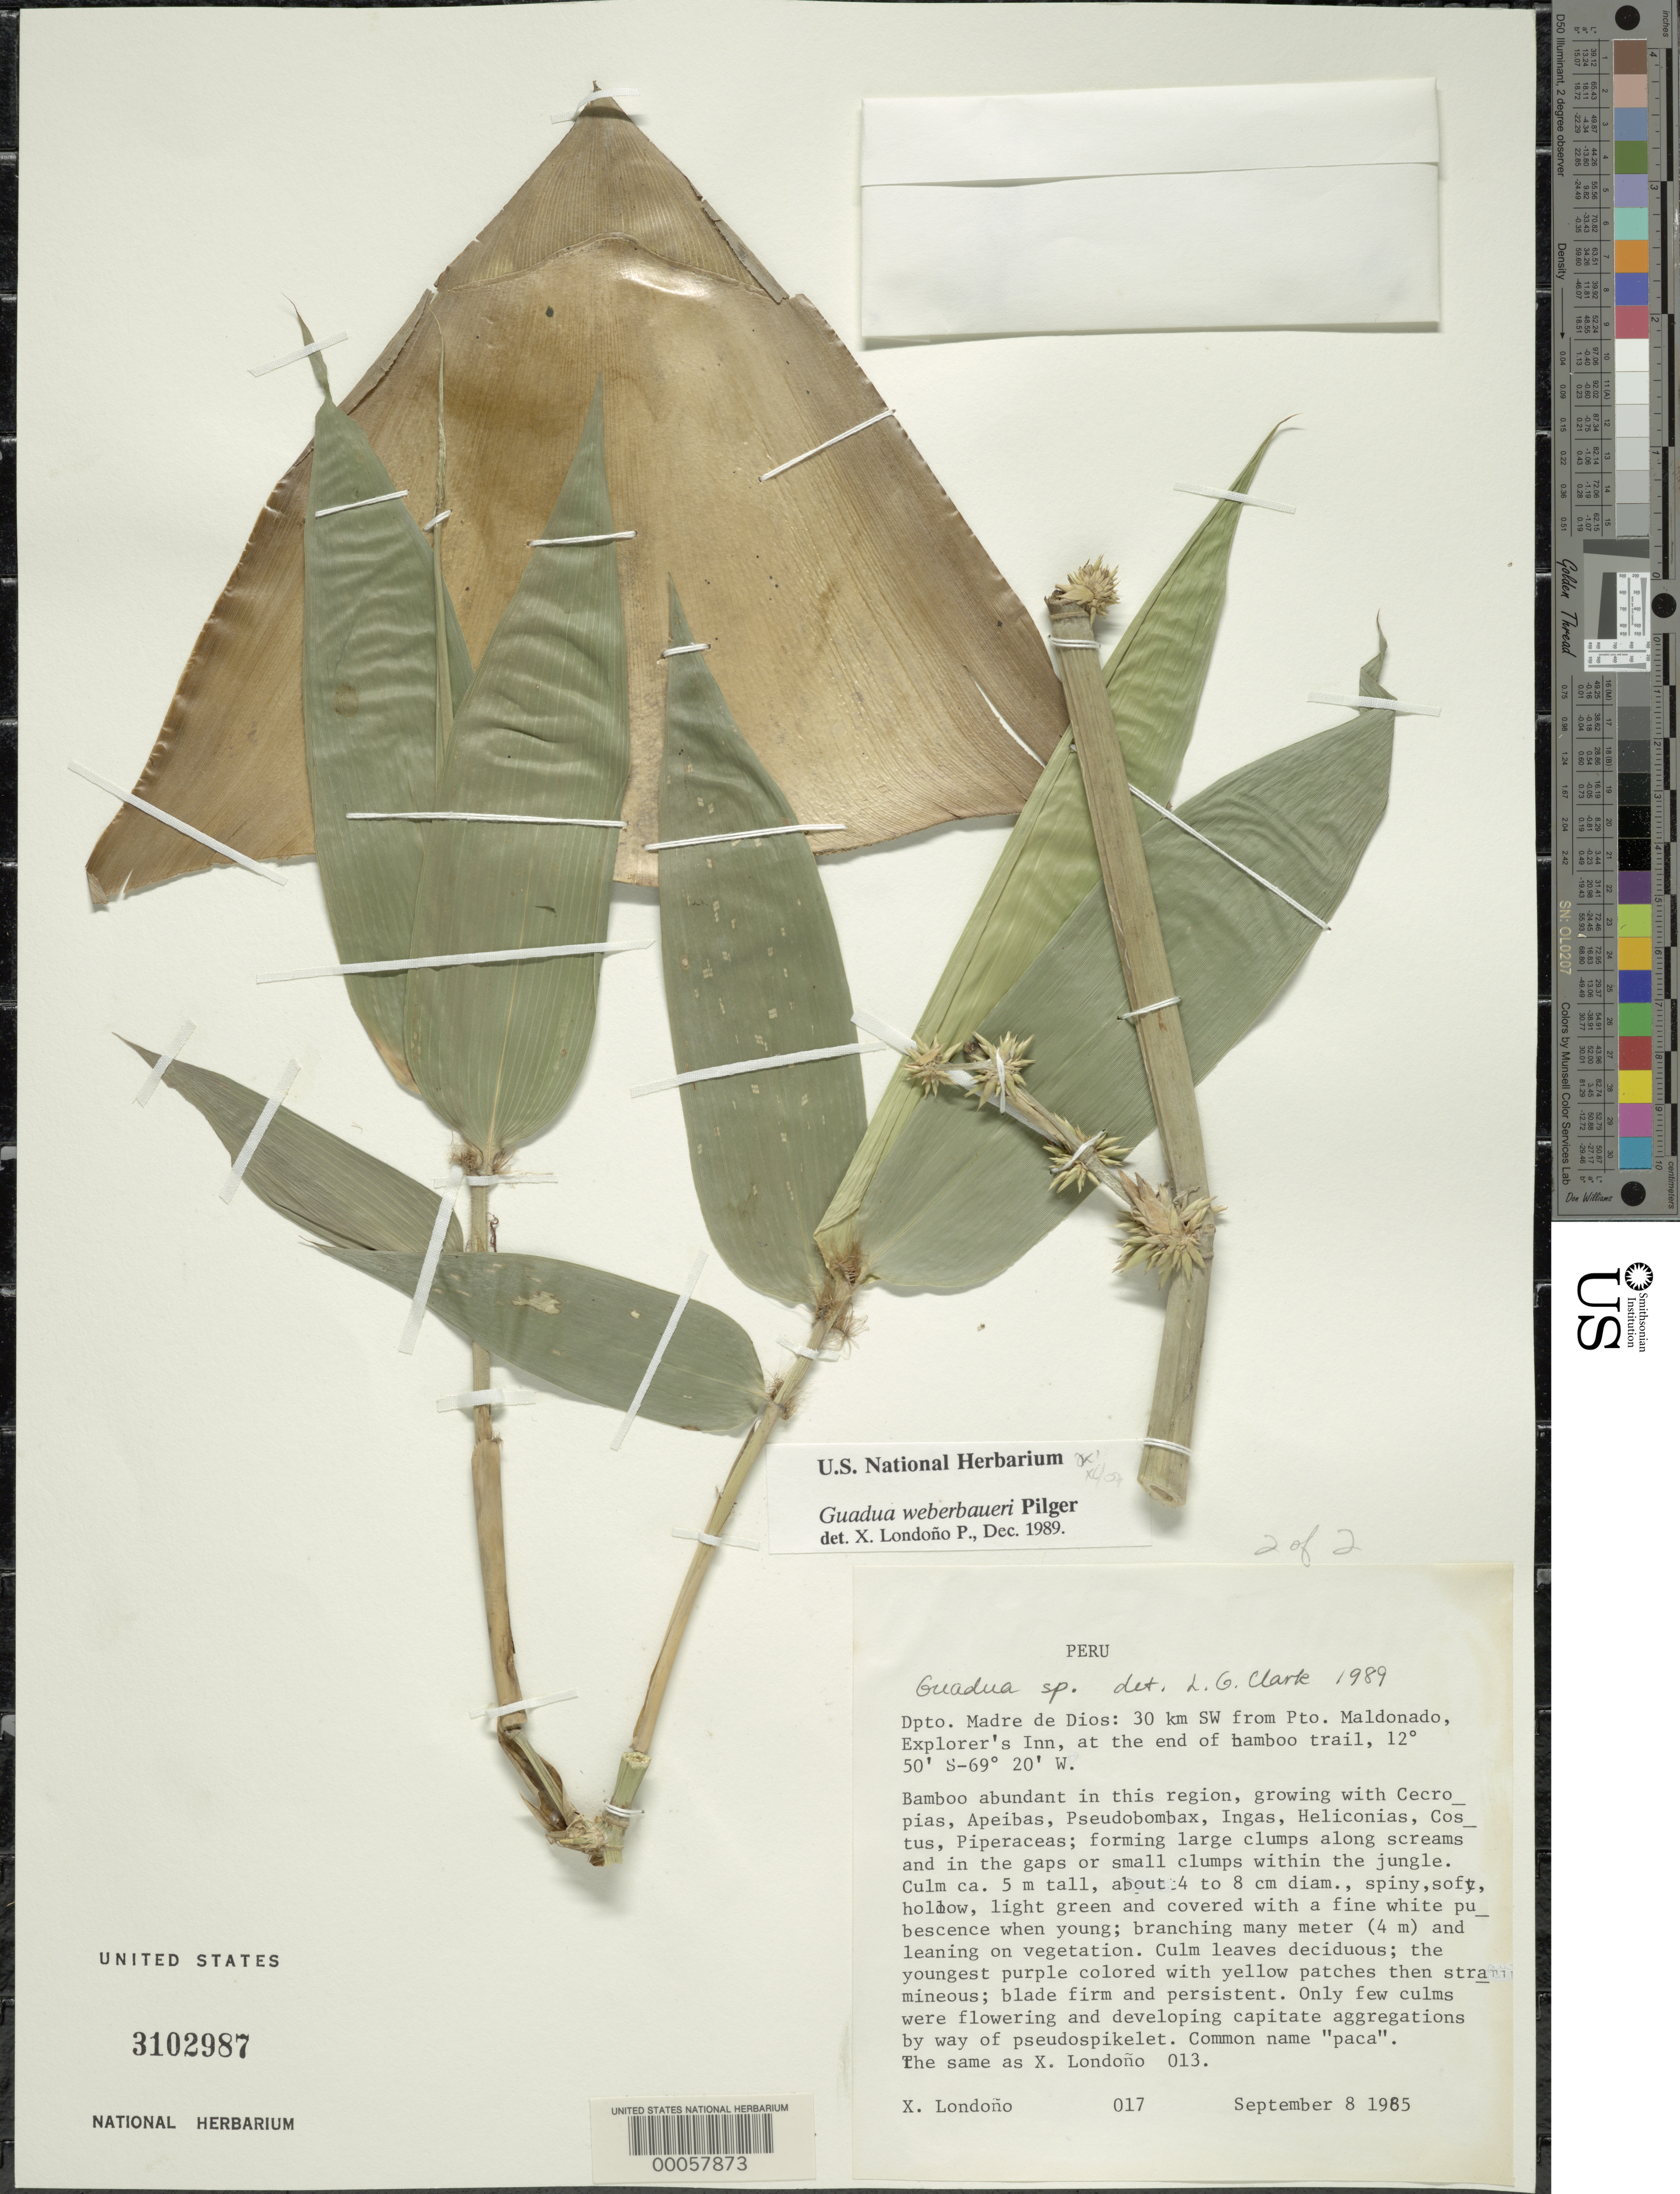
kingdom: Plantae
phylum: Tracheophyta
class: Liliopsida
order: Poales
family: Poaceae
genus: Guadua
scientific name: Guadua weberbaueri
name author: Pilg.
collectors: X. Londoño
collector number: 85-017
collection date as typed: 08 Sep 1985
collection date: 1985-09-08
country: Peru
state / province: Madre de Dios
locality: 30 km sw from pto. maldonado, explorer's inn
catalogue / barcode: US 3102987